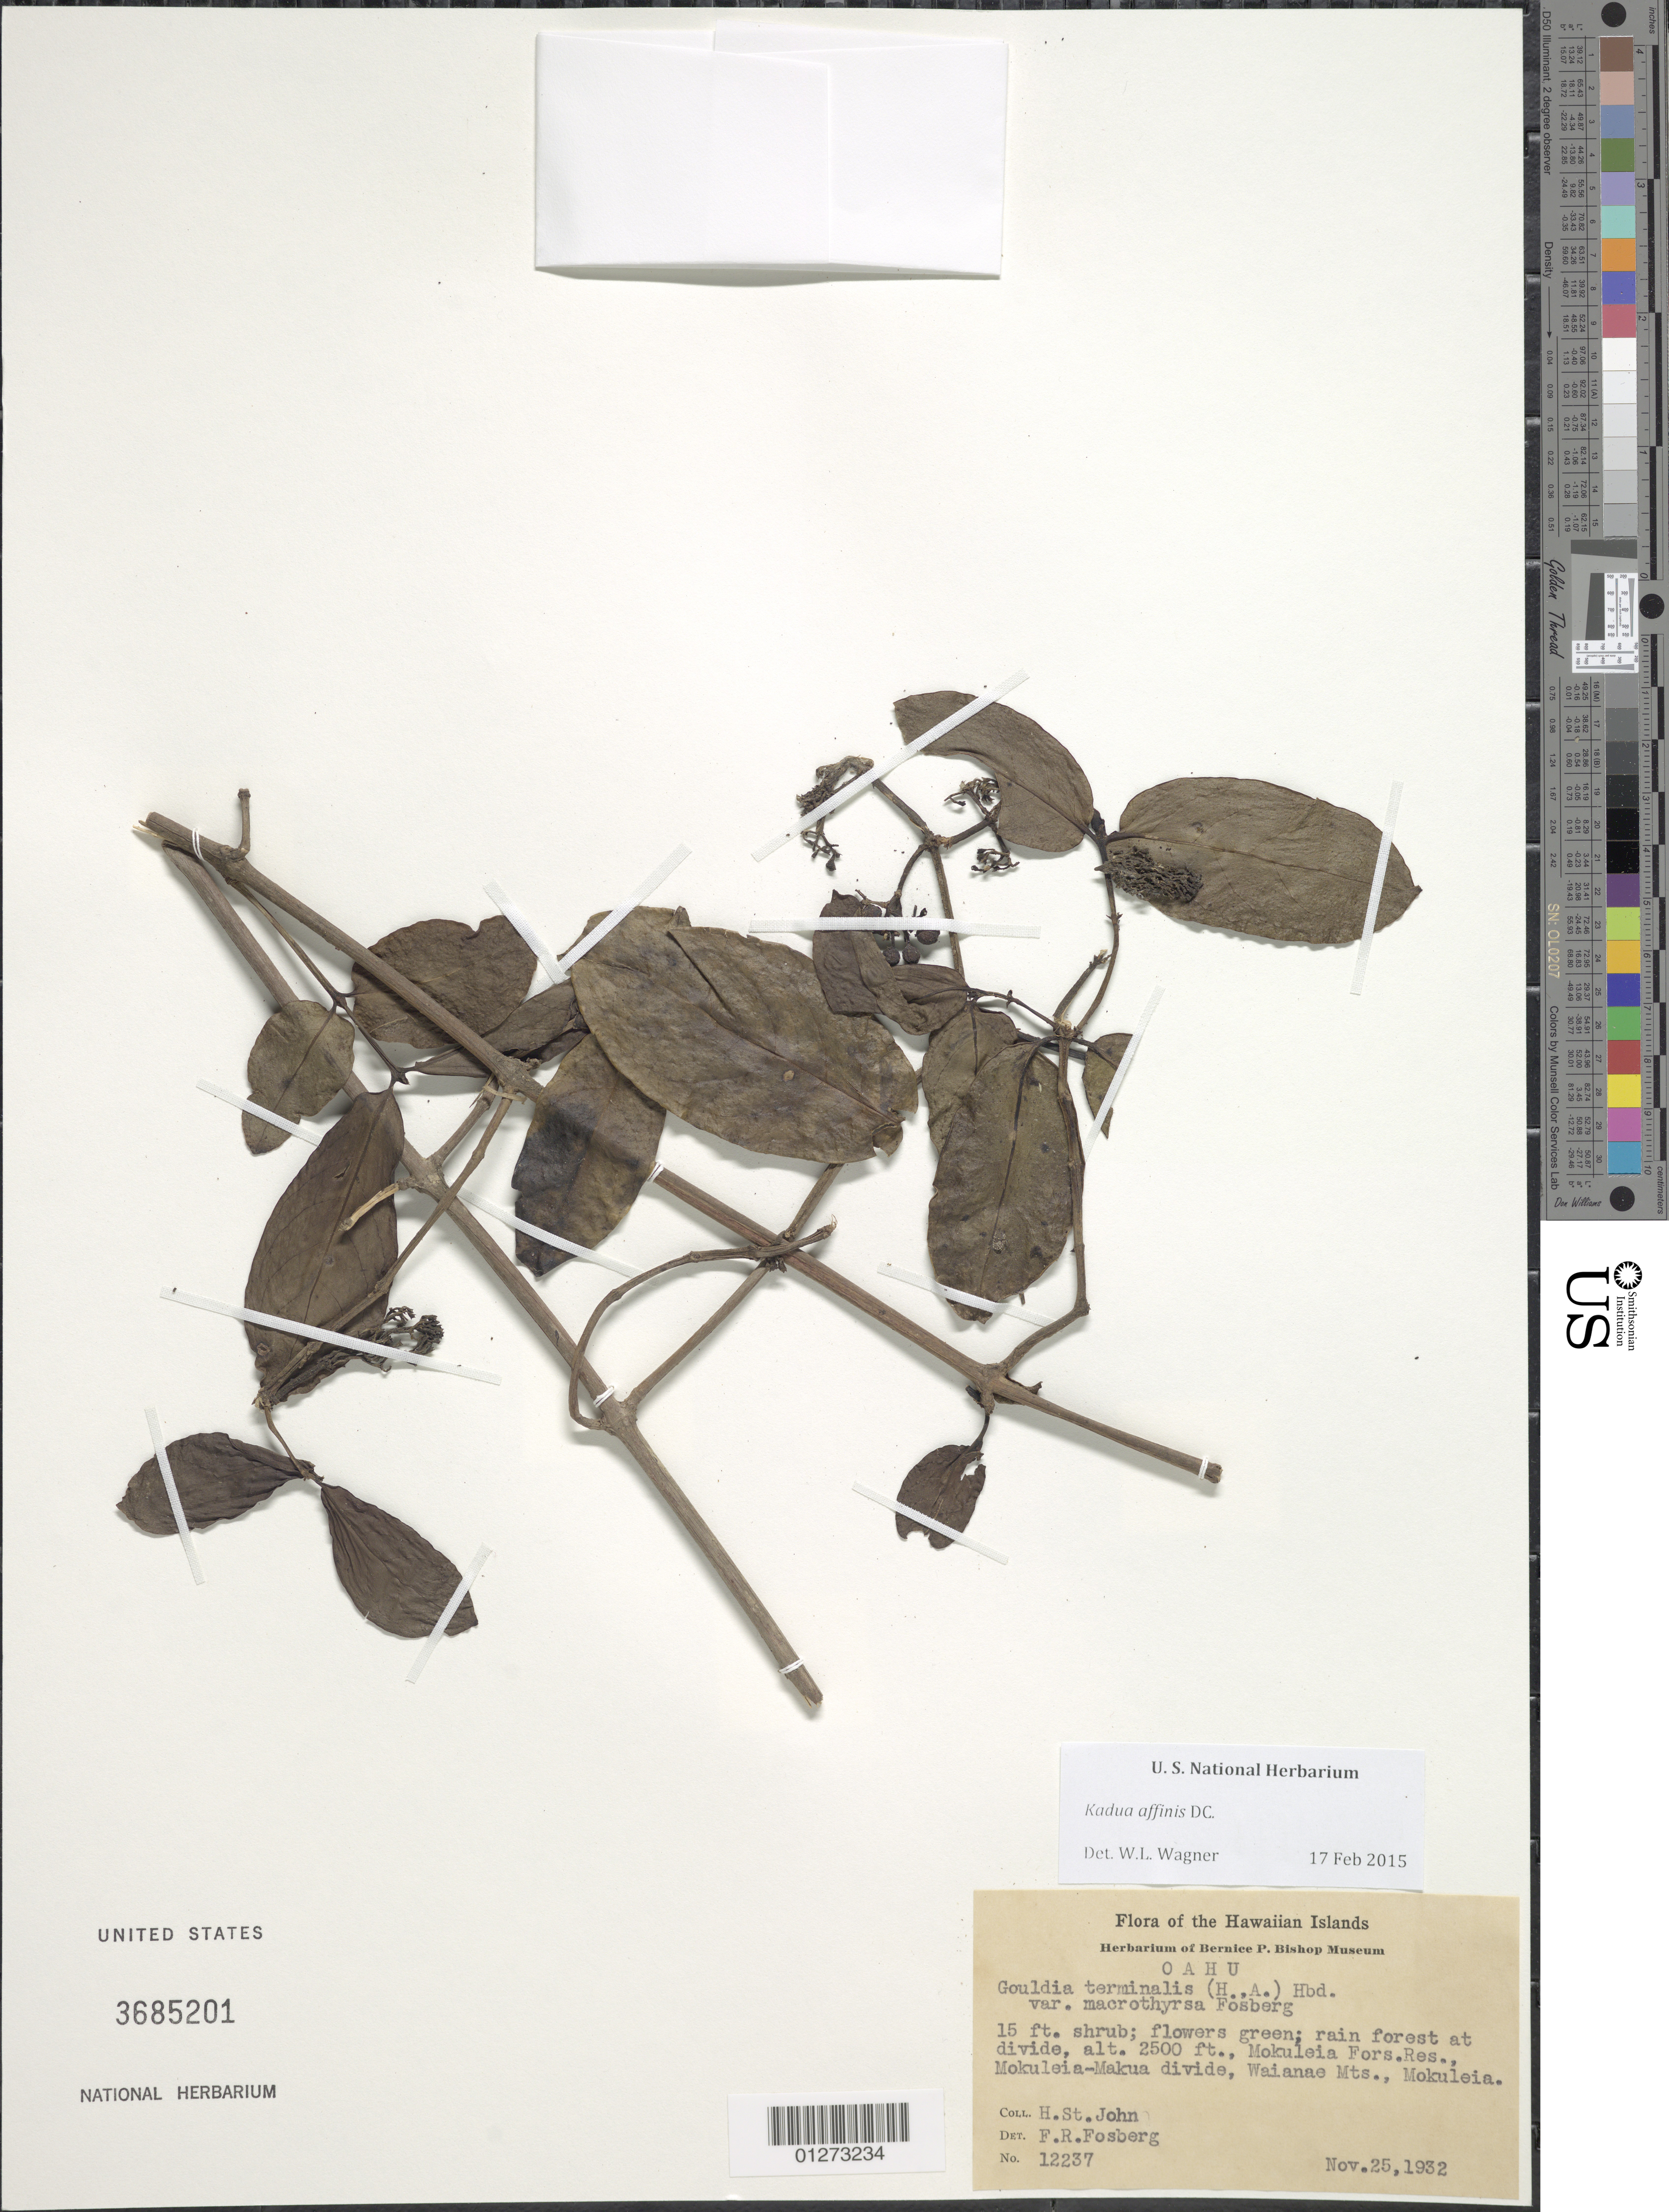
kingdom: Plantae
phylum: Tracheophyta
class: Magnoliopsida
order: Gentianales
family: Rubiaceae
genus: Kadua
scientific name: Kadua affinis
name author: DC.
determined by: Wagner, W. L., (BOT), Smithsonian Institution - National Museum of Natural History (UNITED STATES)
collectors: H. St. John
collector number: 12237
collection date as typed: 25 Nov 1932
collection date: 1932-11-25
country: United States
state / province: Hawaii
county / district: Honolulu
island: Oahu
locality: Waianae Mts., Mokuleia-Makua Divide, Mokuleia Forest Reserve, Moukuleia.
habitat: Rain forest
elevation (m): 762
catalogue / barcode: US 3685201